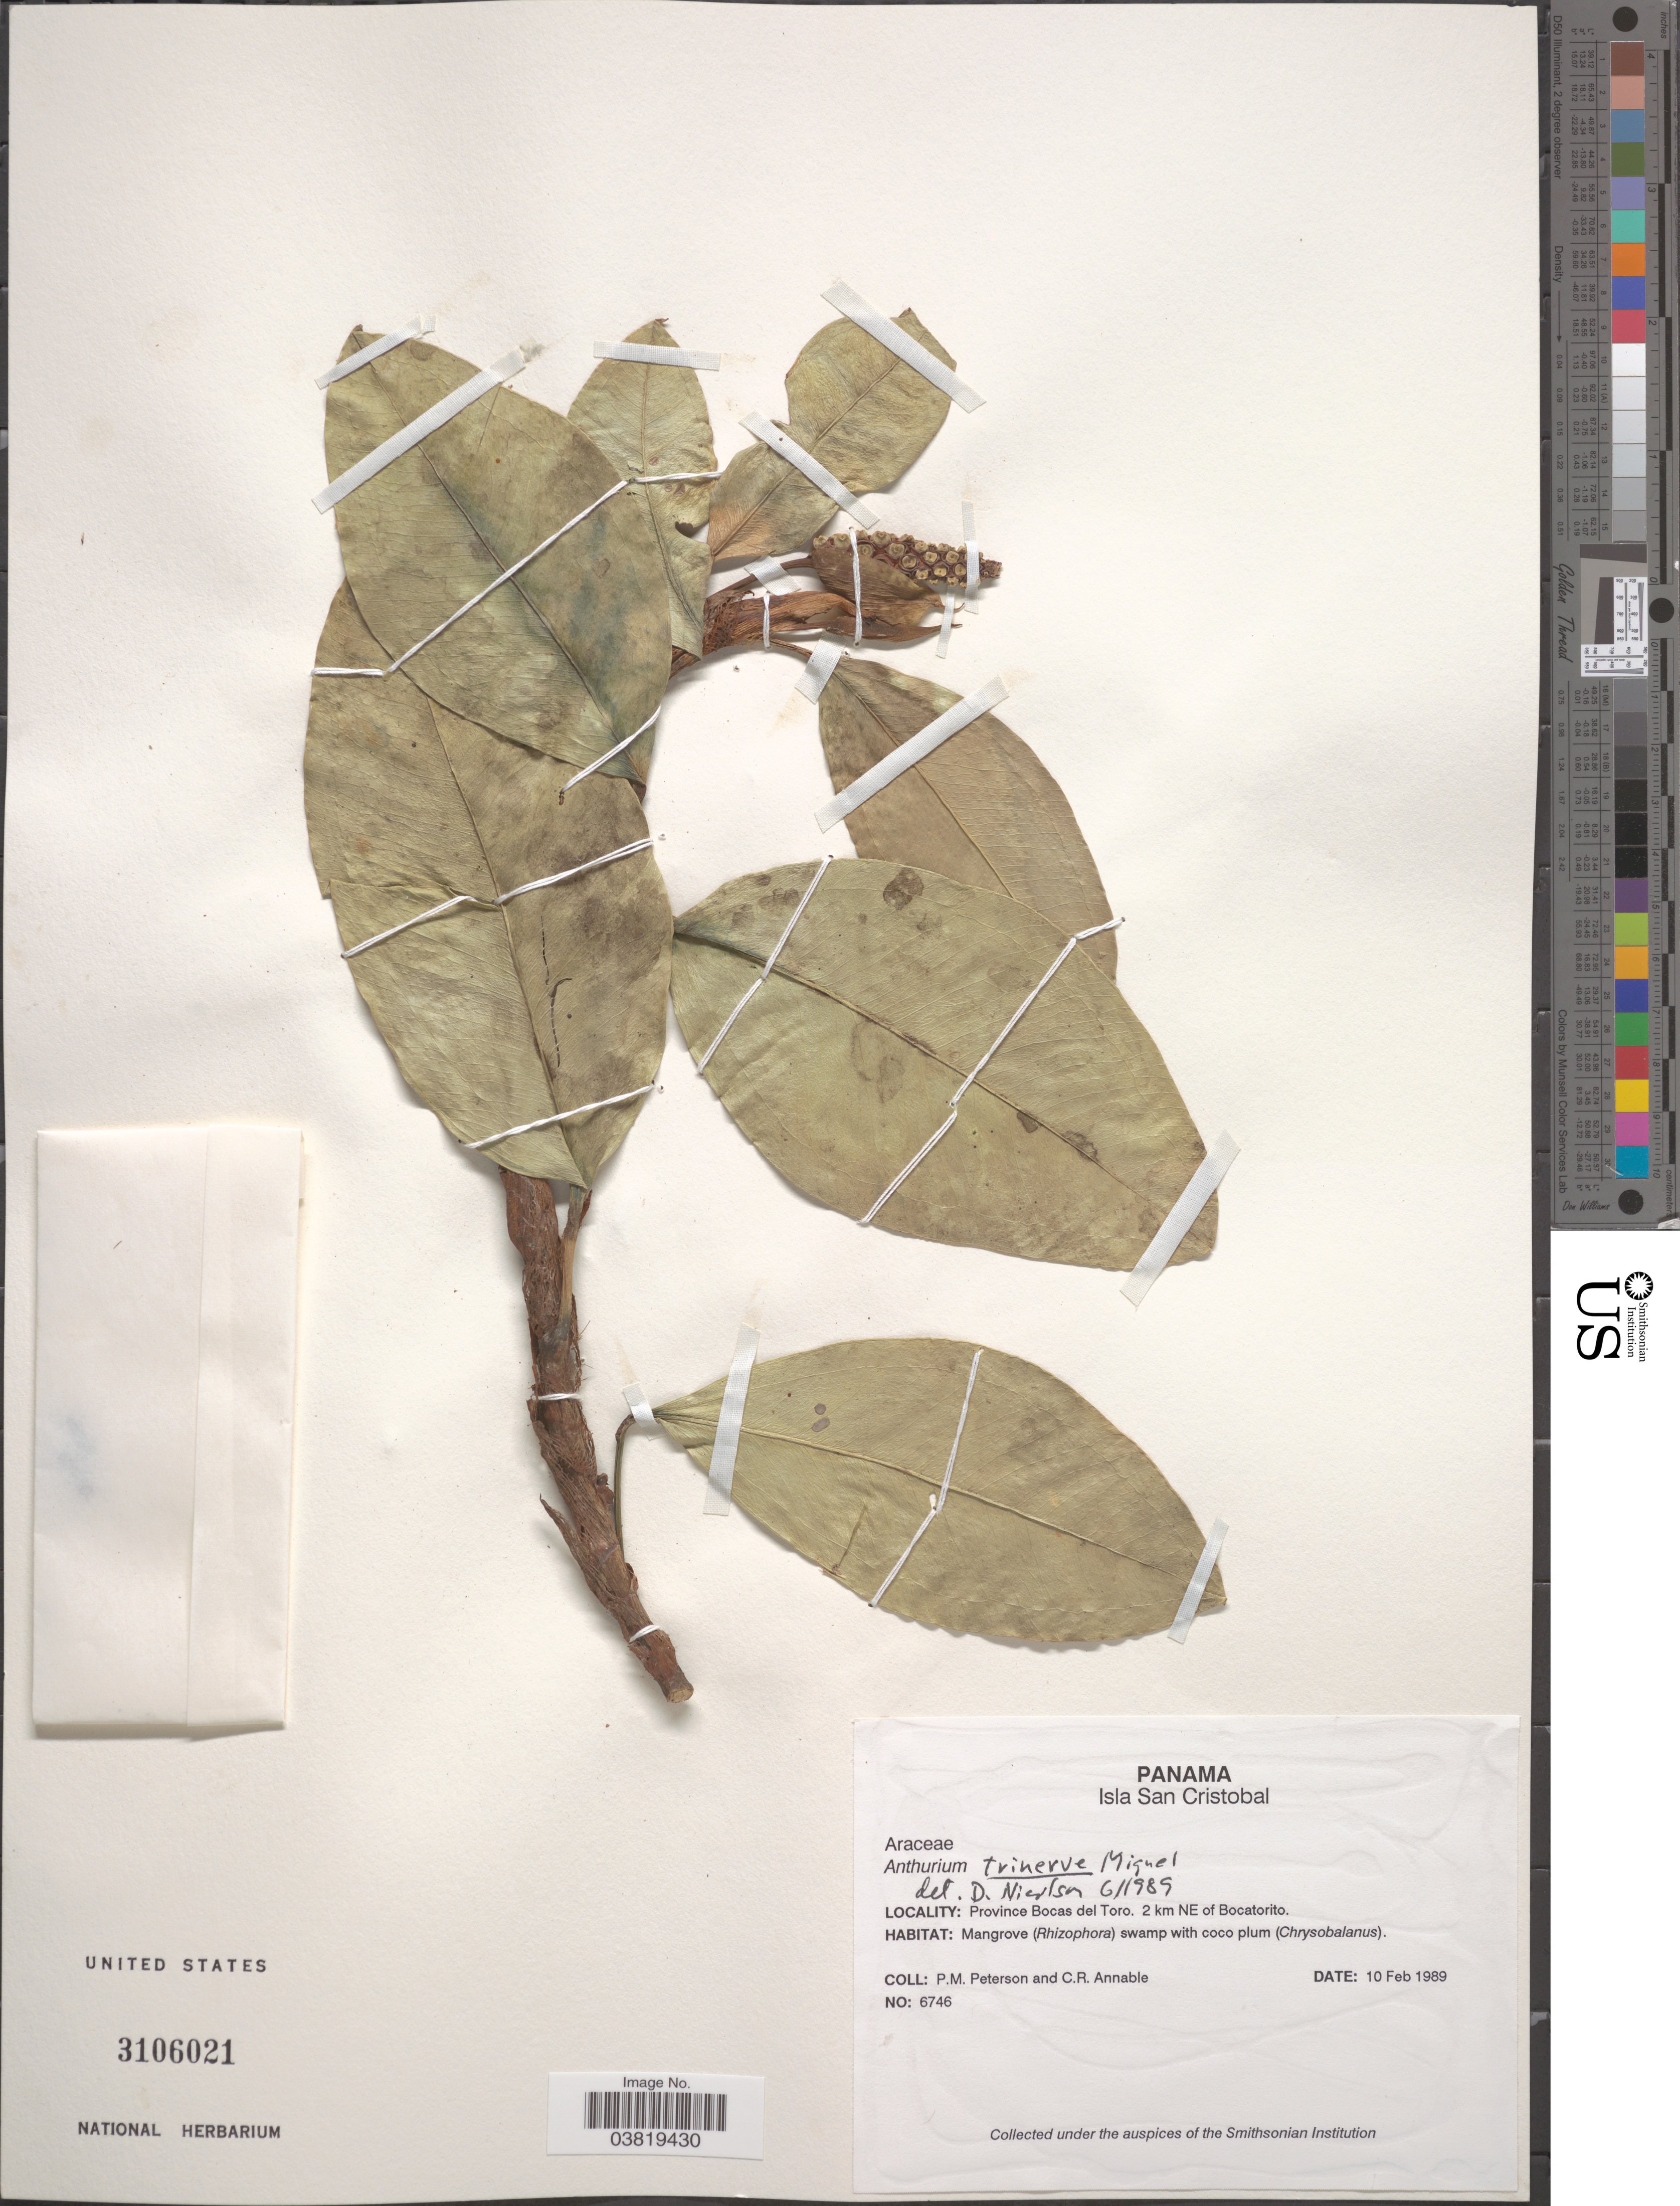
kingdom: Plantae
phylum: Tracheophyta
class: Liliopsida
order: Alismatales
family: Araceae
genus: Anthurium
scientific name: Anthurium trinerve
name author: Miq.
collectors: P. M. Peterson & C. R. Annable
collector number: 6746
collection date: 1989-02-10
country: Panama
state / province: Bocas del Toro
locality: Isla San Cristobal. 2 km NE of Bocatorito.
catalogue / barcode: US 3106021